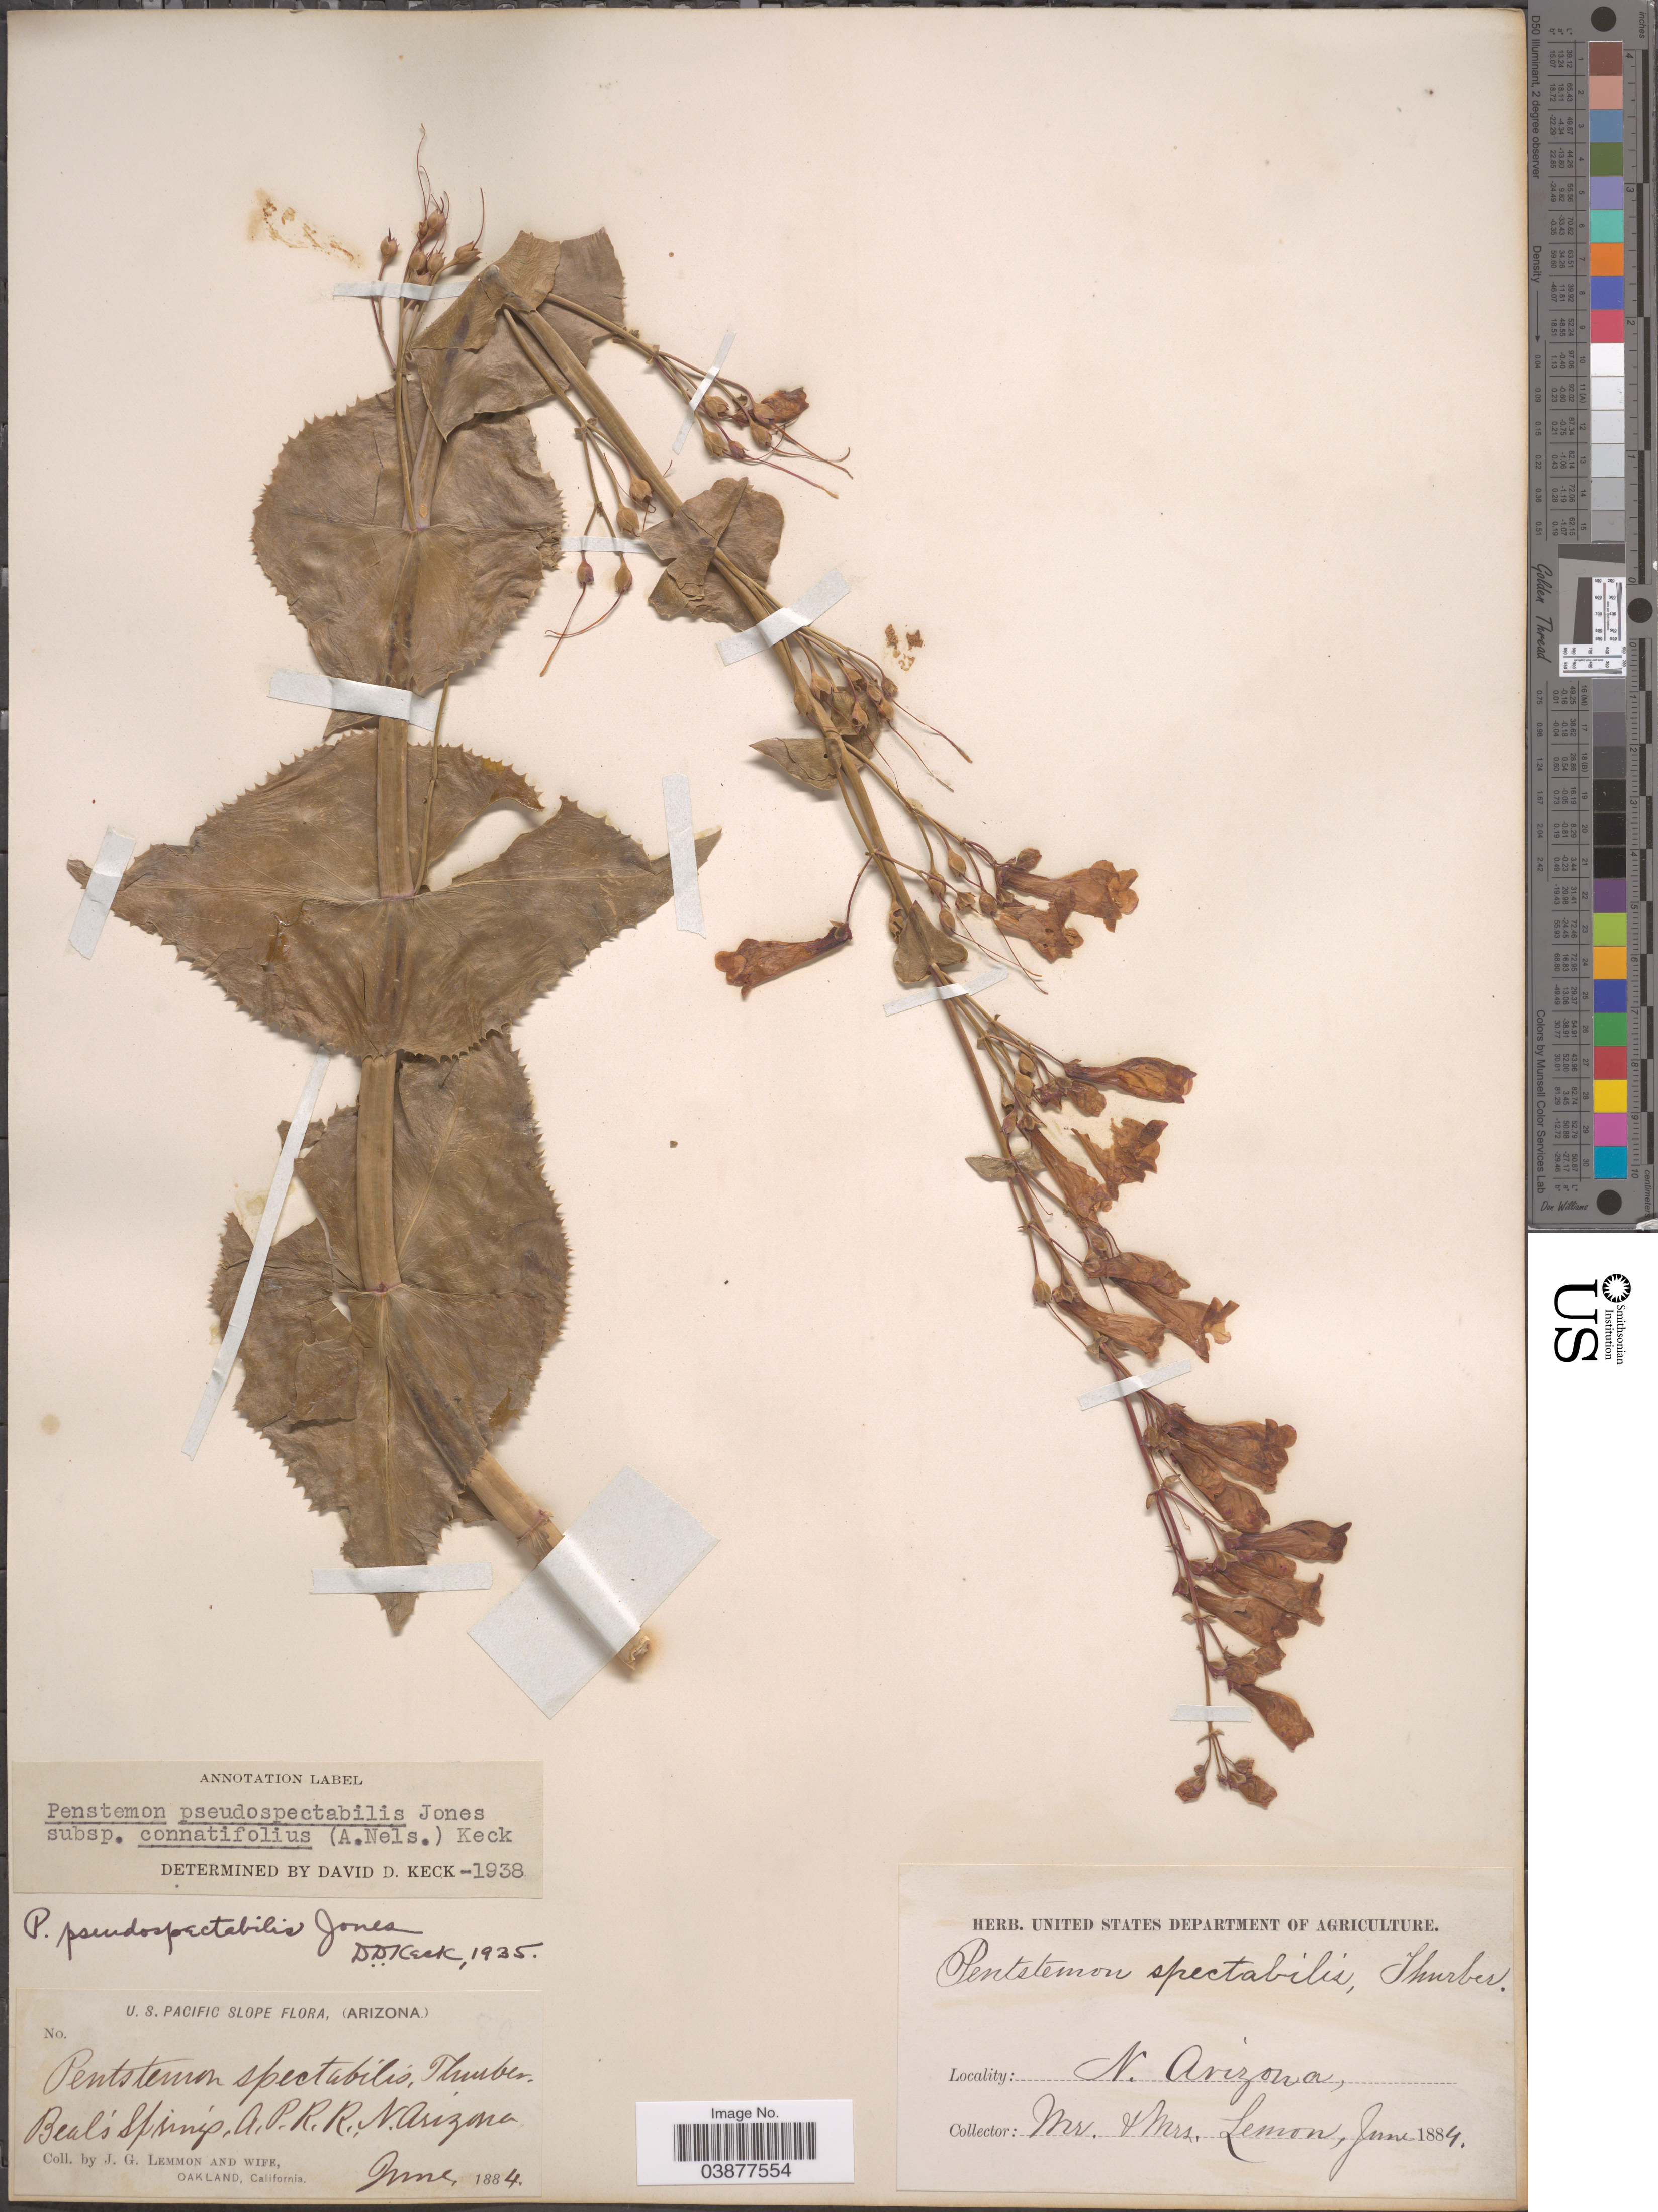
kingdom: Plantae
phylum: Tracheophyta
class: Magnoliopsida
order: Lamiales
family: Plantaginaceae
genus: Penstemon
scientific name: Penstemon pseudospectabilis var. connatifolius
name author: (A. Nelson) D.D. Keck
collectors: J. Lemmon & Mrs. J. G. Lemmon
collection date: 1884-06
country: United States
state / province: Arizona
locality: U.S. Pacific Slope. Beal's Springs, A.P.R.R., N. Arizona.